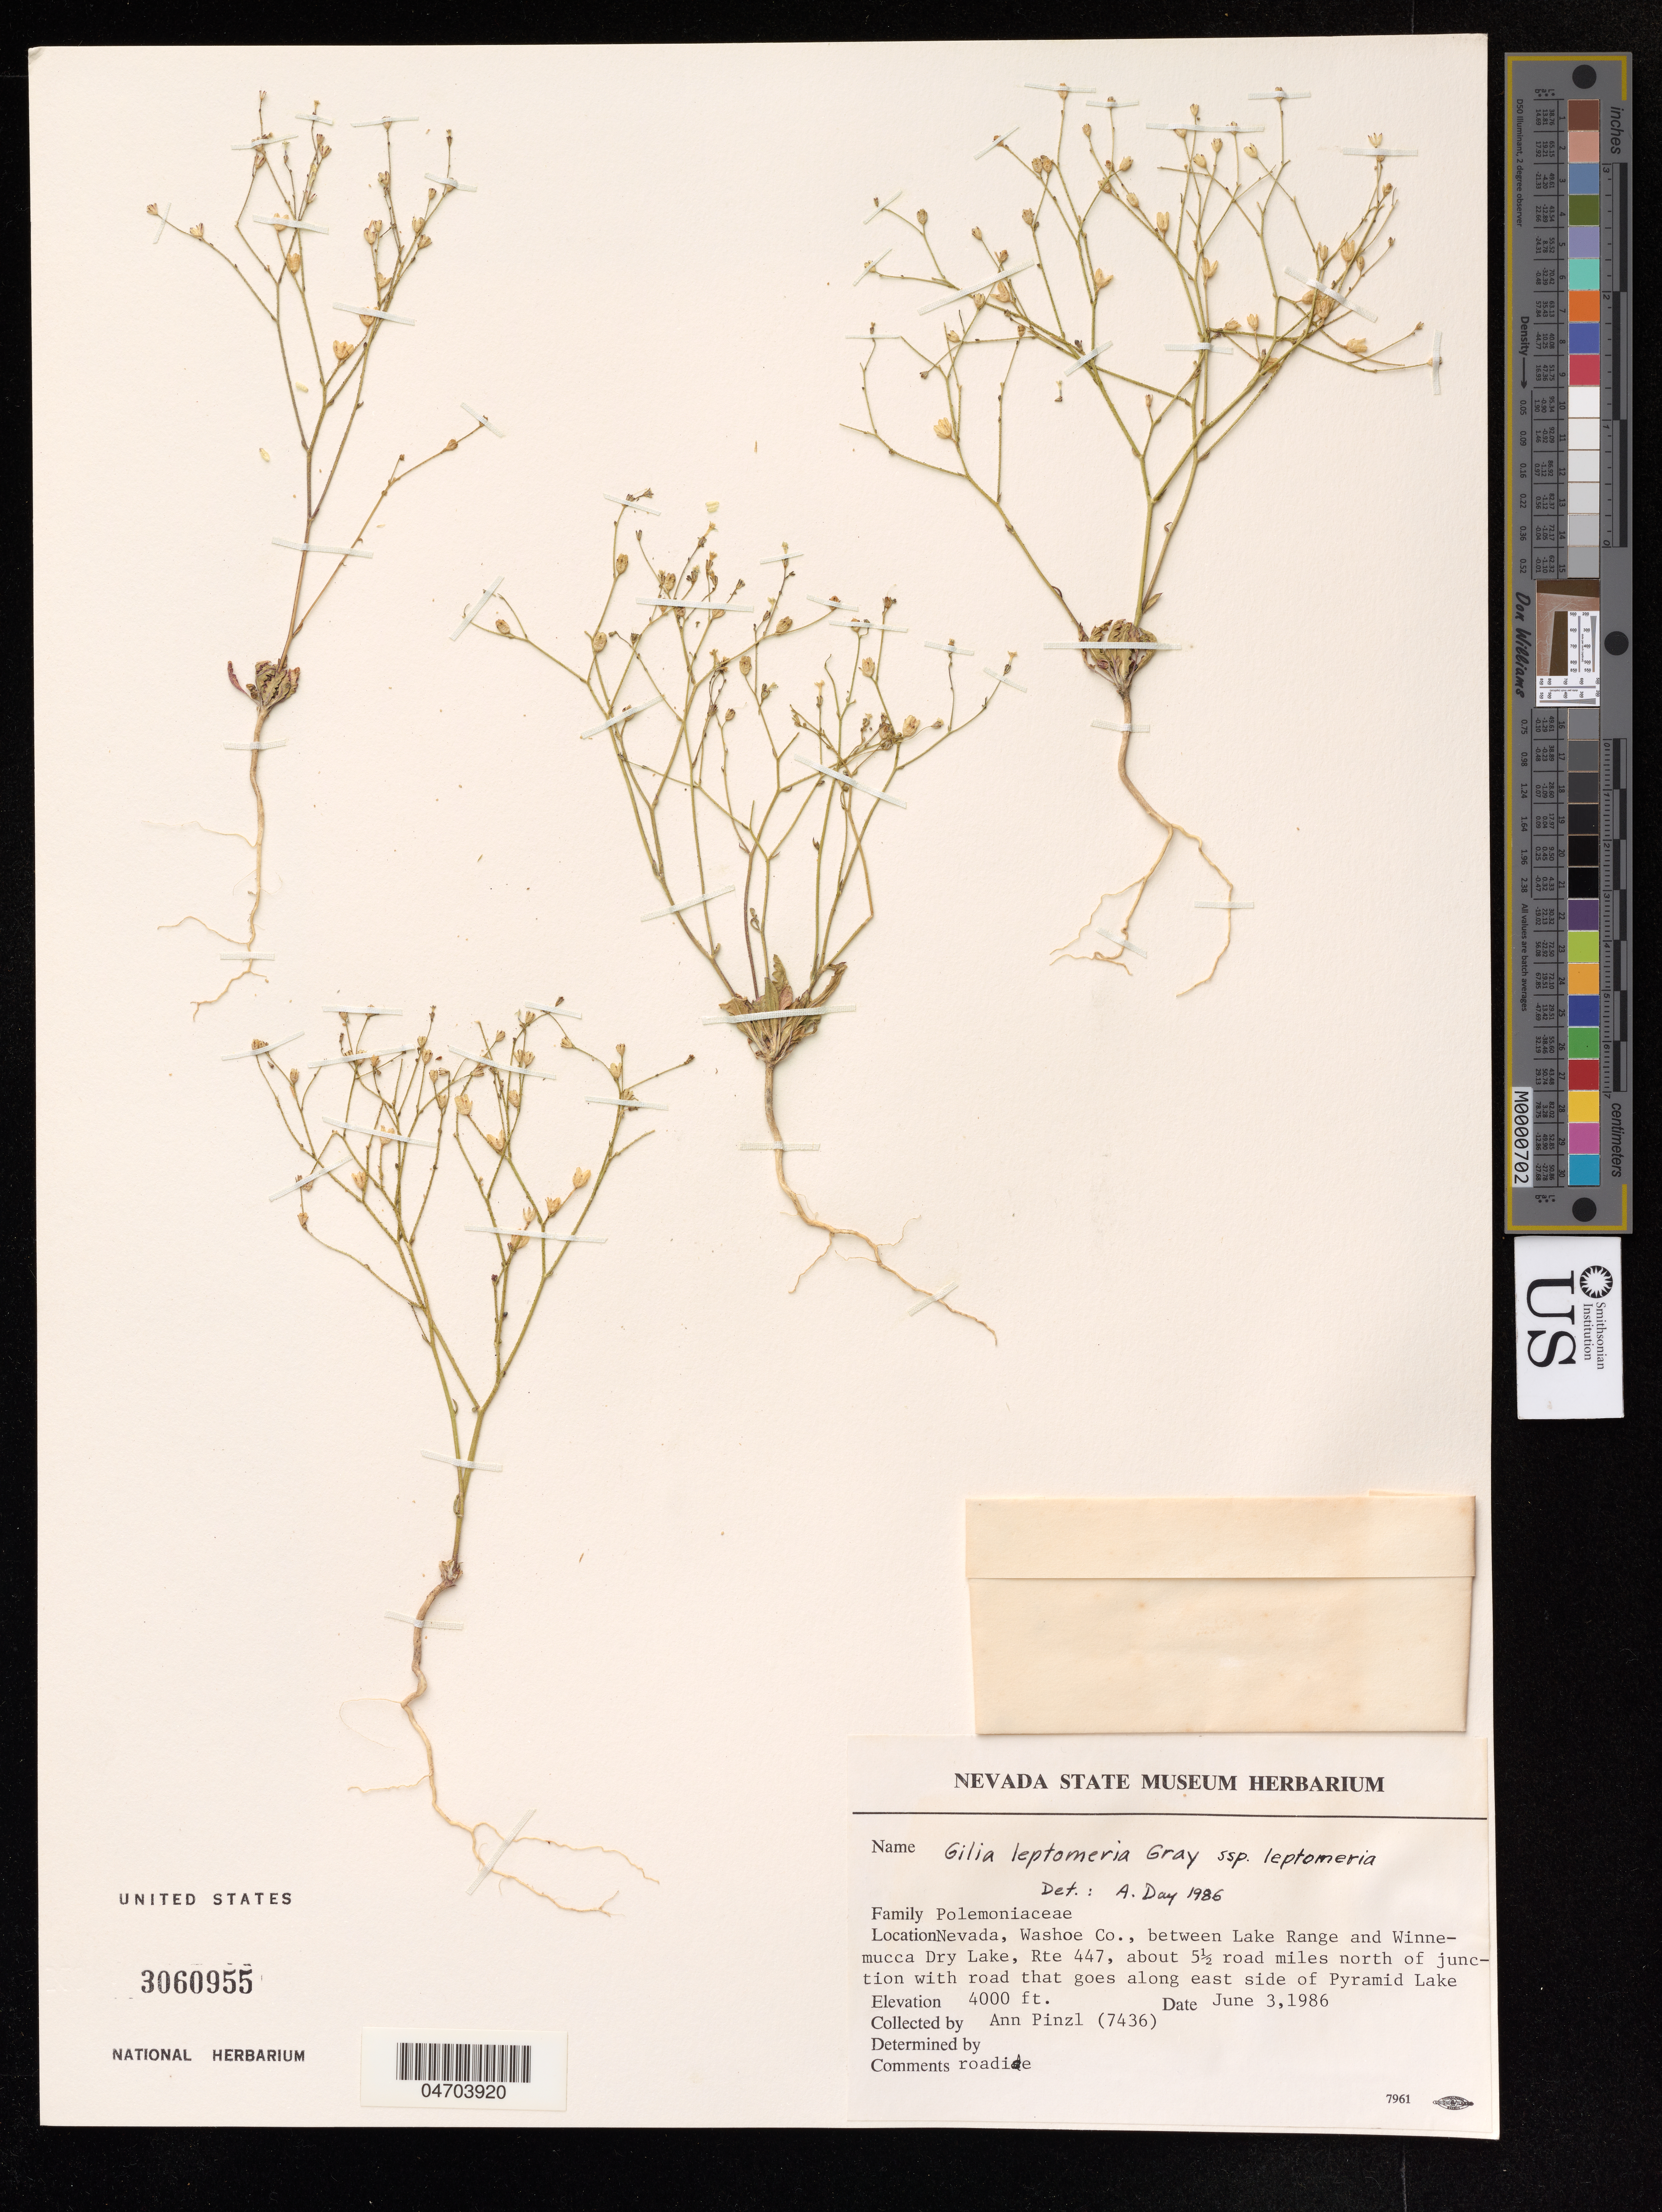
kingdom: Plantae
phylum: Tracheophyta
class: Magnoliopsida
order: Ericales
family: Polemoniaceae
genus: Gilia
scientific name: Gilia leptomeria subsp. leptomeria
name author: A. Gray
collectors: A. Pinzl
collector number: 7436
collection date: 1986-06-03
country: United States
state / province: Nevada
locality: Washoe Co., between Lake Range and Winnemucca Dry Lake, Rte 447, about 5½ road miles north of junction with road that goes along east side of Pyramid Lake.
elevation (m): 1219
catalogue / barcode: US 3060955